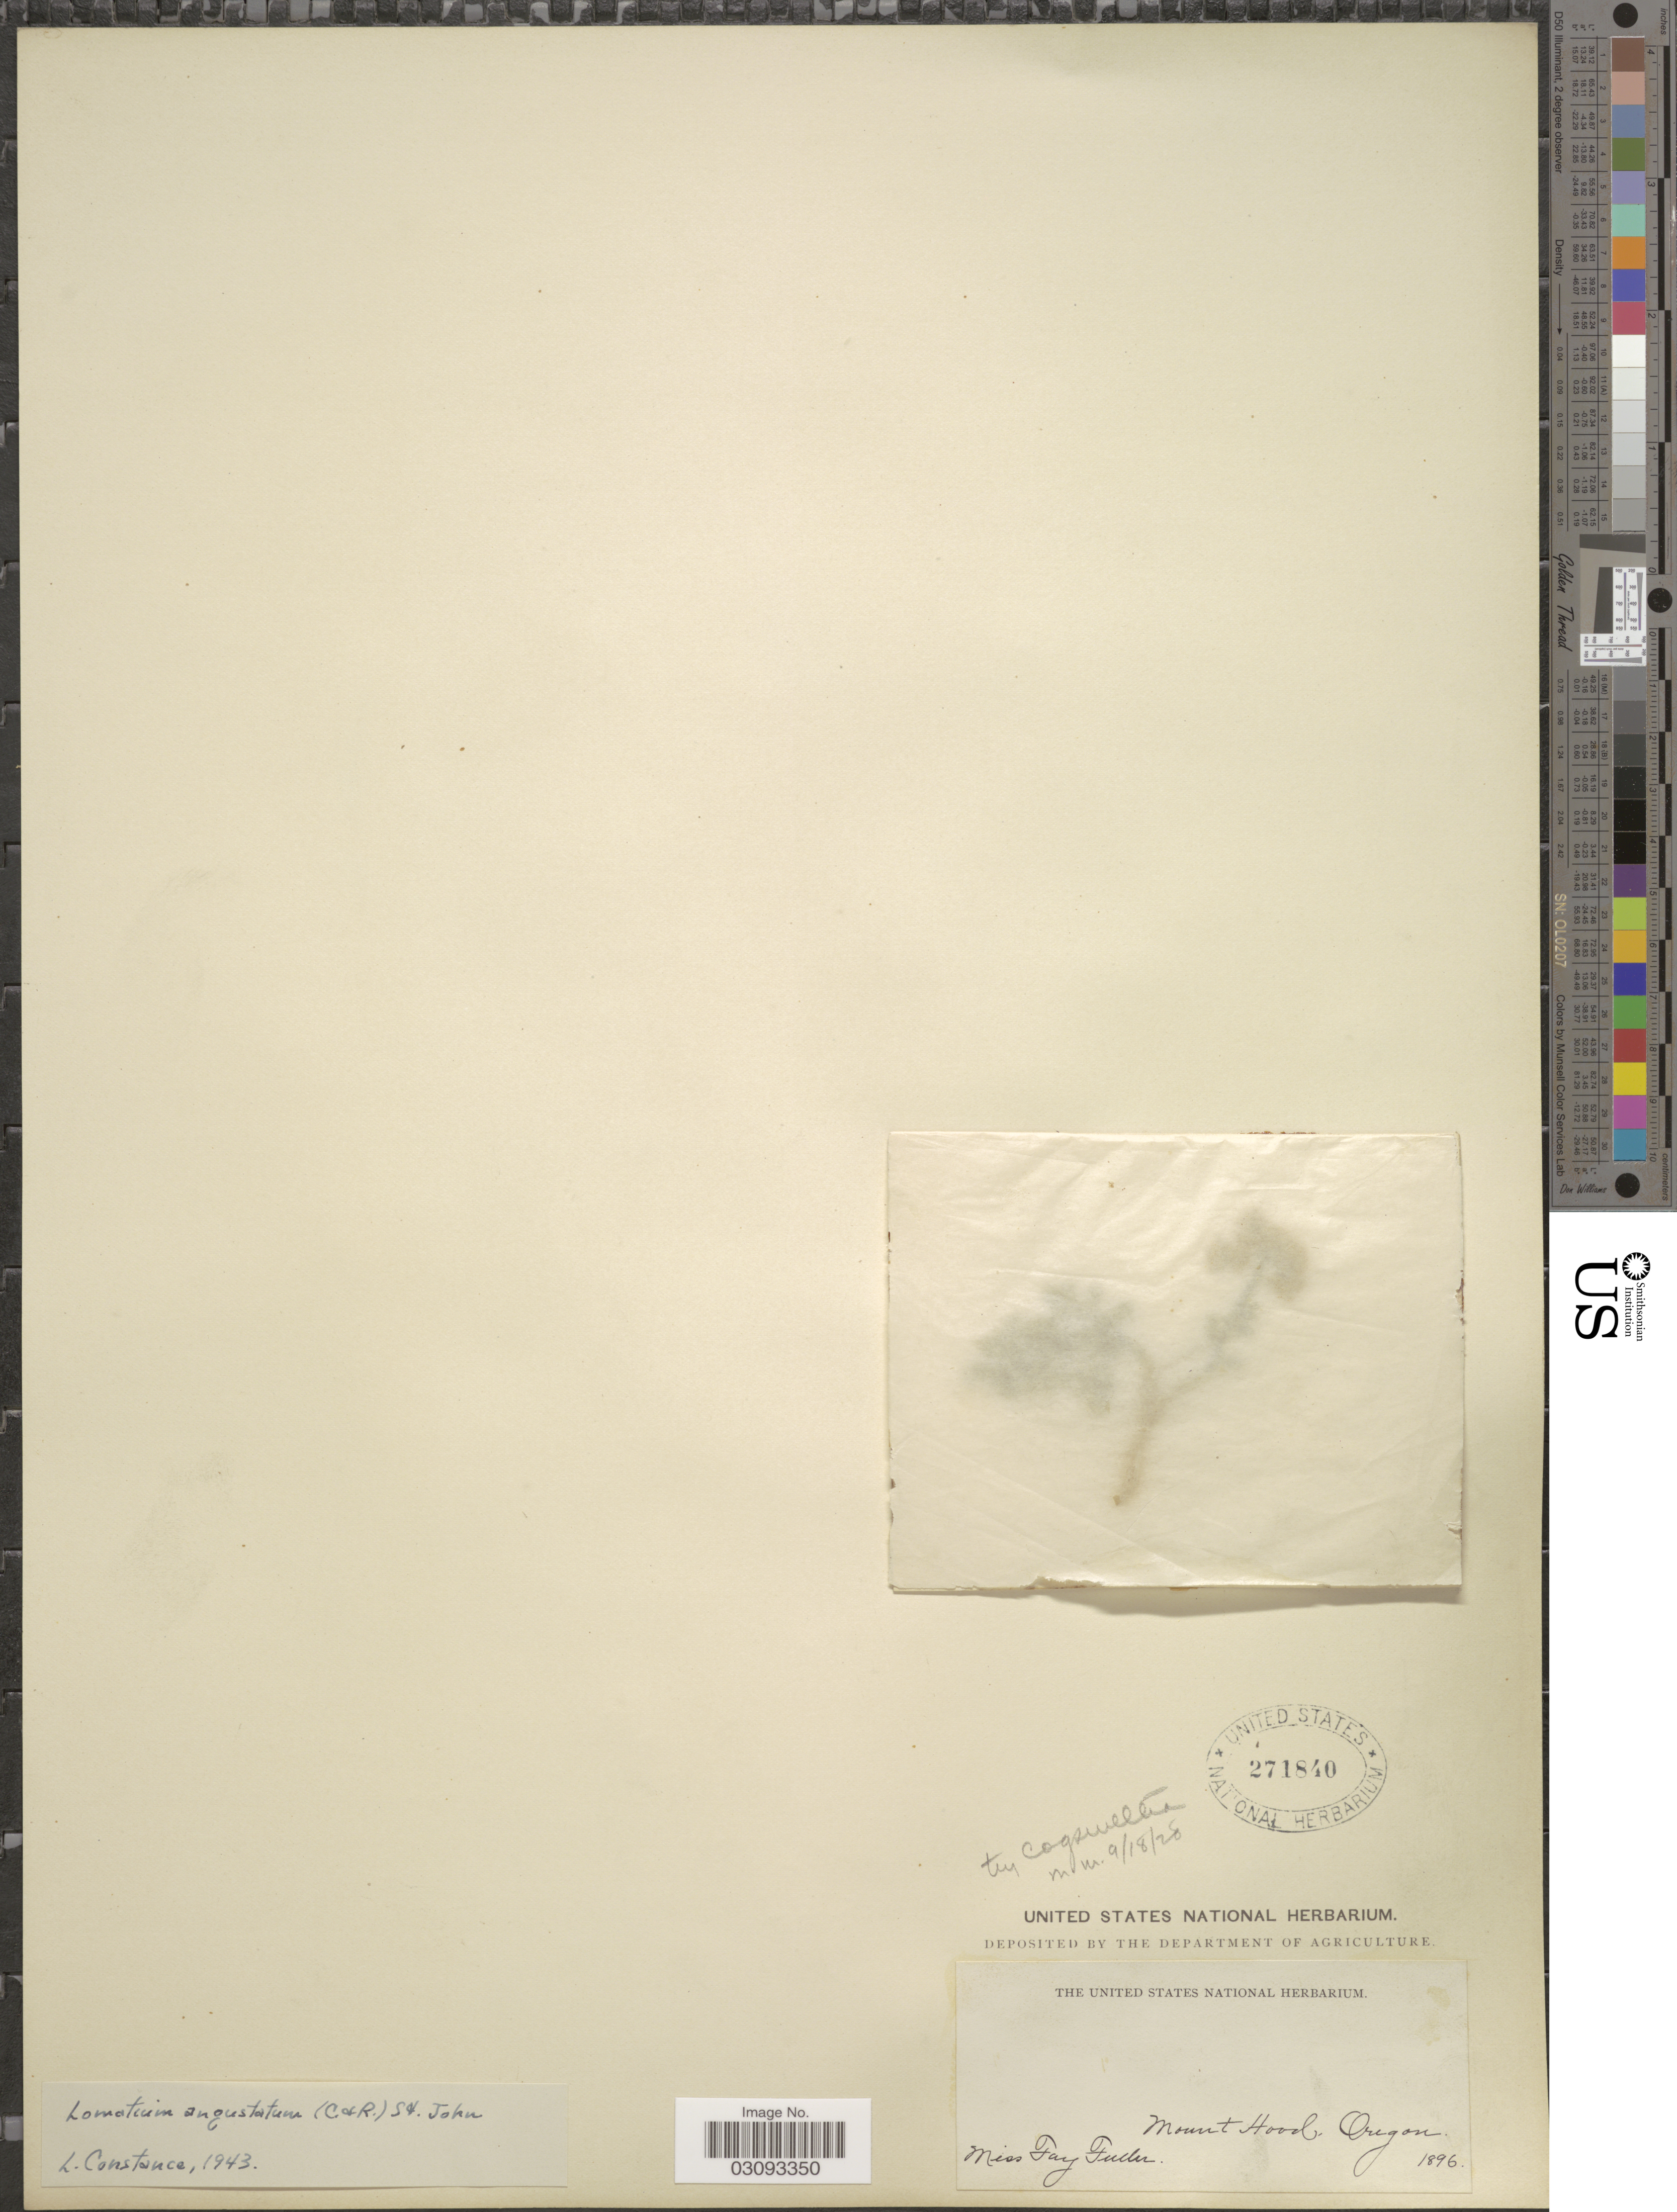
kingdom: Plantae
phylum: Tracheophyta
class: Magnoliopsida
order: Apiales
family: Apiaceae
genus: Lomatium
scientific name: Lomatium angustatum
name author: (J.M. Coult. & Rose) H. St. John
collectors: F. Fuller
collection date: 1896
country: United States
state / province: Oregon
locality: Mount Hood.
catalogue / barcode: US 271840